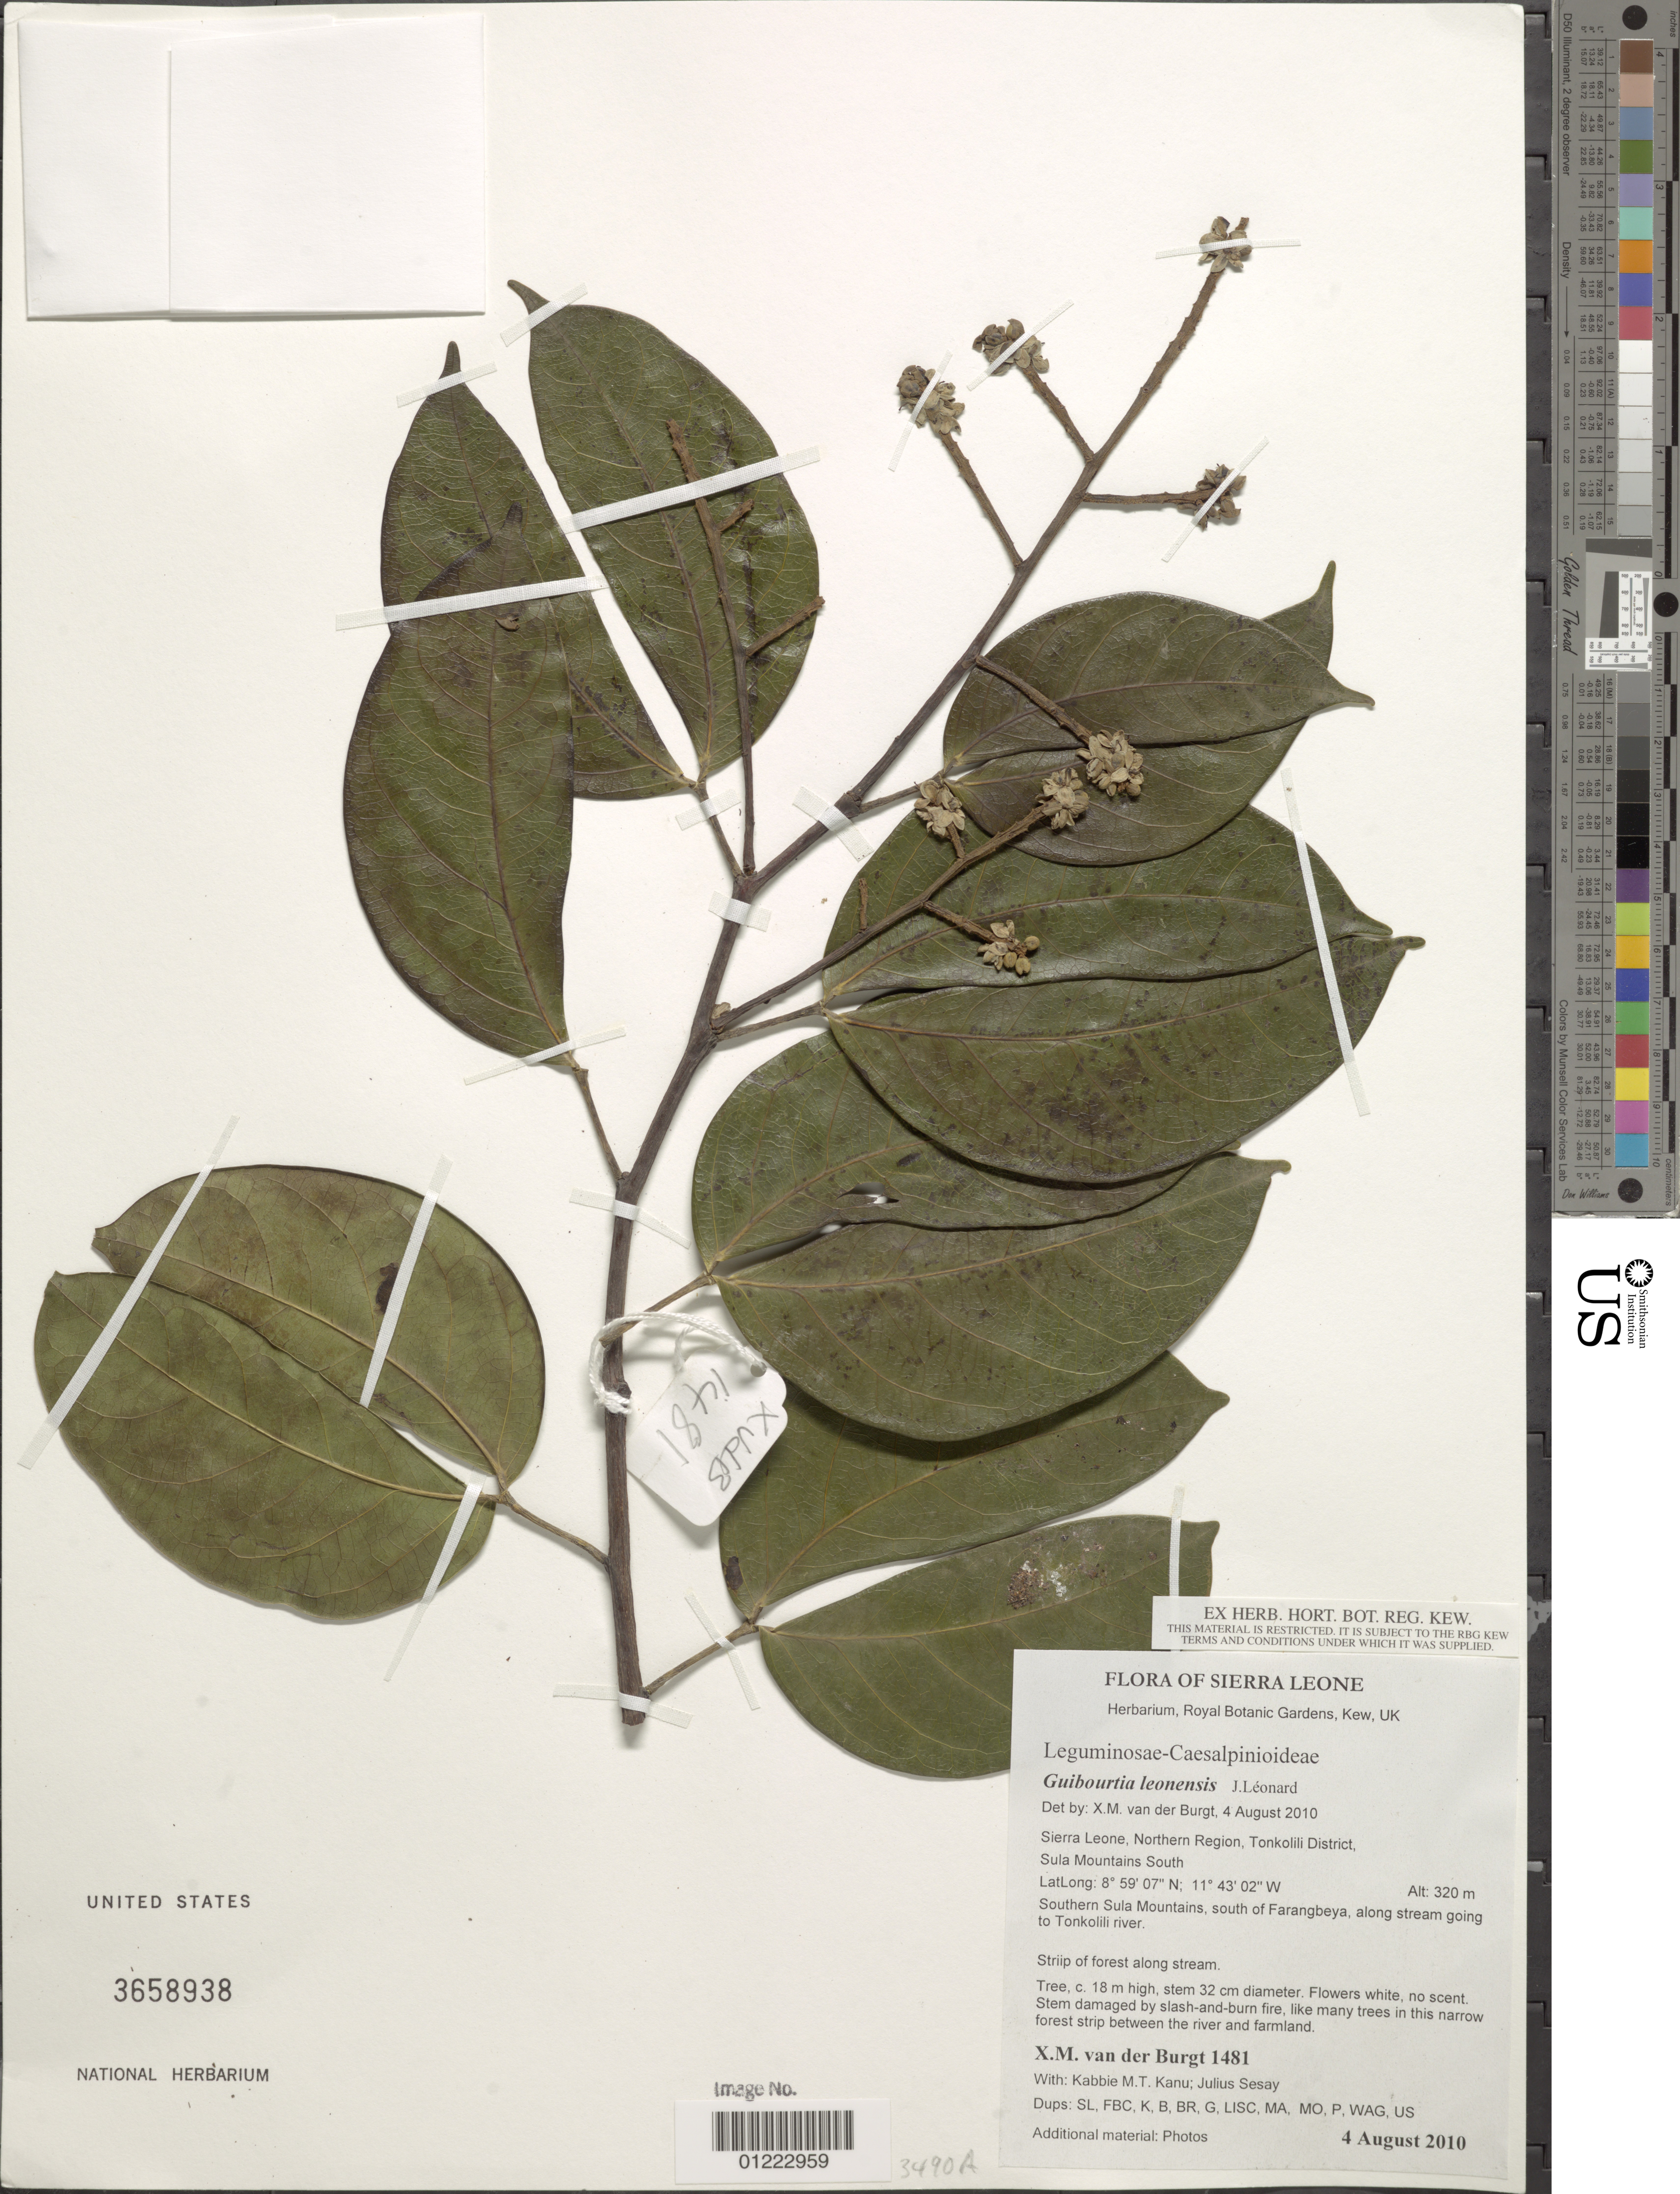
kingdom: Plantae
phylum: Tracheophyta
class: Magnoliopsida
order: Fabales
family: Fabaceae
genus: Guibourtia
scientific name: Guibourtia leonensis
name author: J. Léonard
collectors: X. M. van der Burgt, K. Kanu & J. Sesay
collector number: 1481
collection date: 2010-08-04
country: Sierra Leone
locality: Sierra Leone, Northern Region, Tonkolili District, Southern Sula Mountains, south of Farangbeya, along stream going to Tonkolili river, Striip of forest along stream.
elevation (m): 320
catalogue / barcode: US 3658938